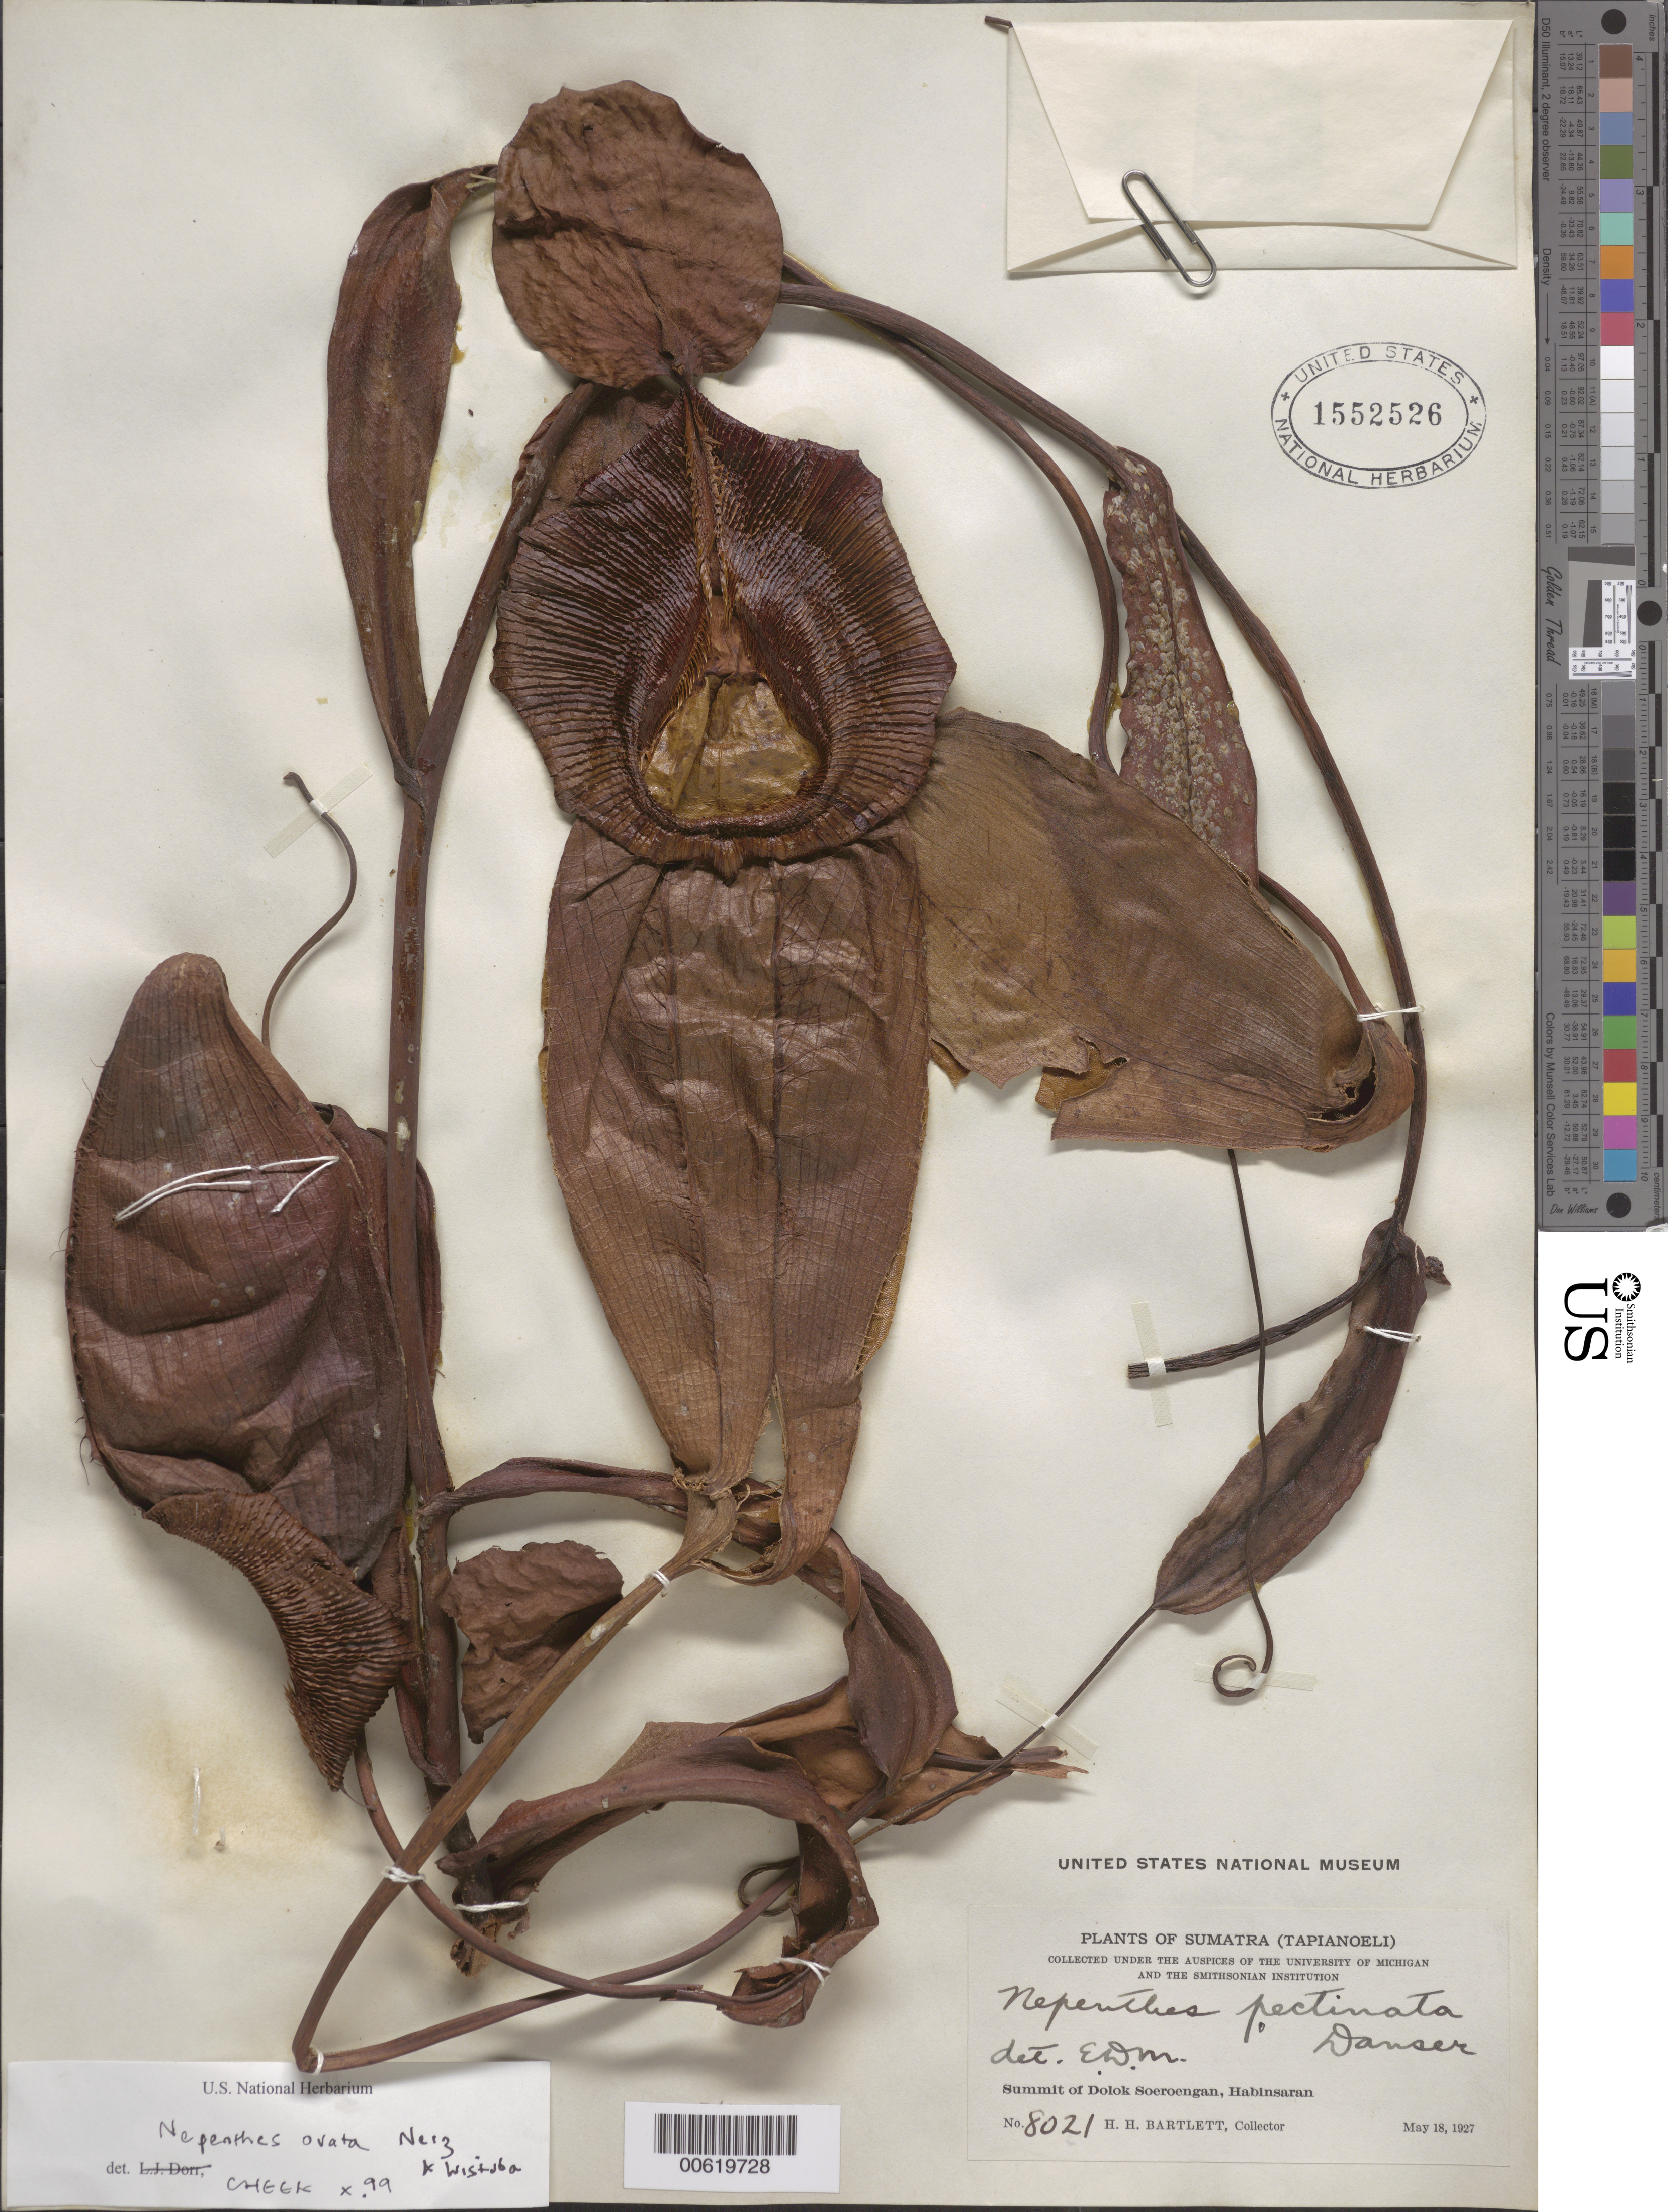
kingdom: Plantae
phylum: Tracheophyta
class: Magnoliopsida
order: Caryophyllales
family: Nepenthaceae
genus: Nepenthes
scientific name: Nepenthes ovata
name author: Nerz & Wistuba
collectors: H. H. Bartlett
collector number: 8021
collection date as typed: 18 May 1927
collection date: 1927-05-18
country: Indonesia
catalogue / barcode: US 1552526